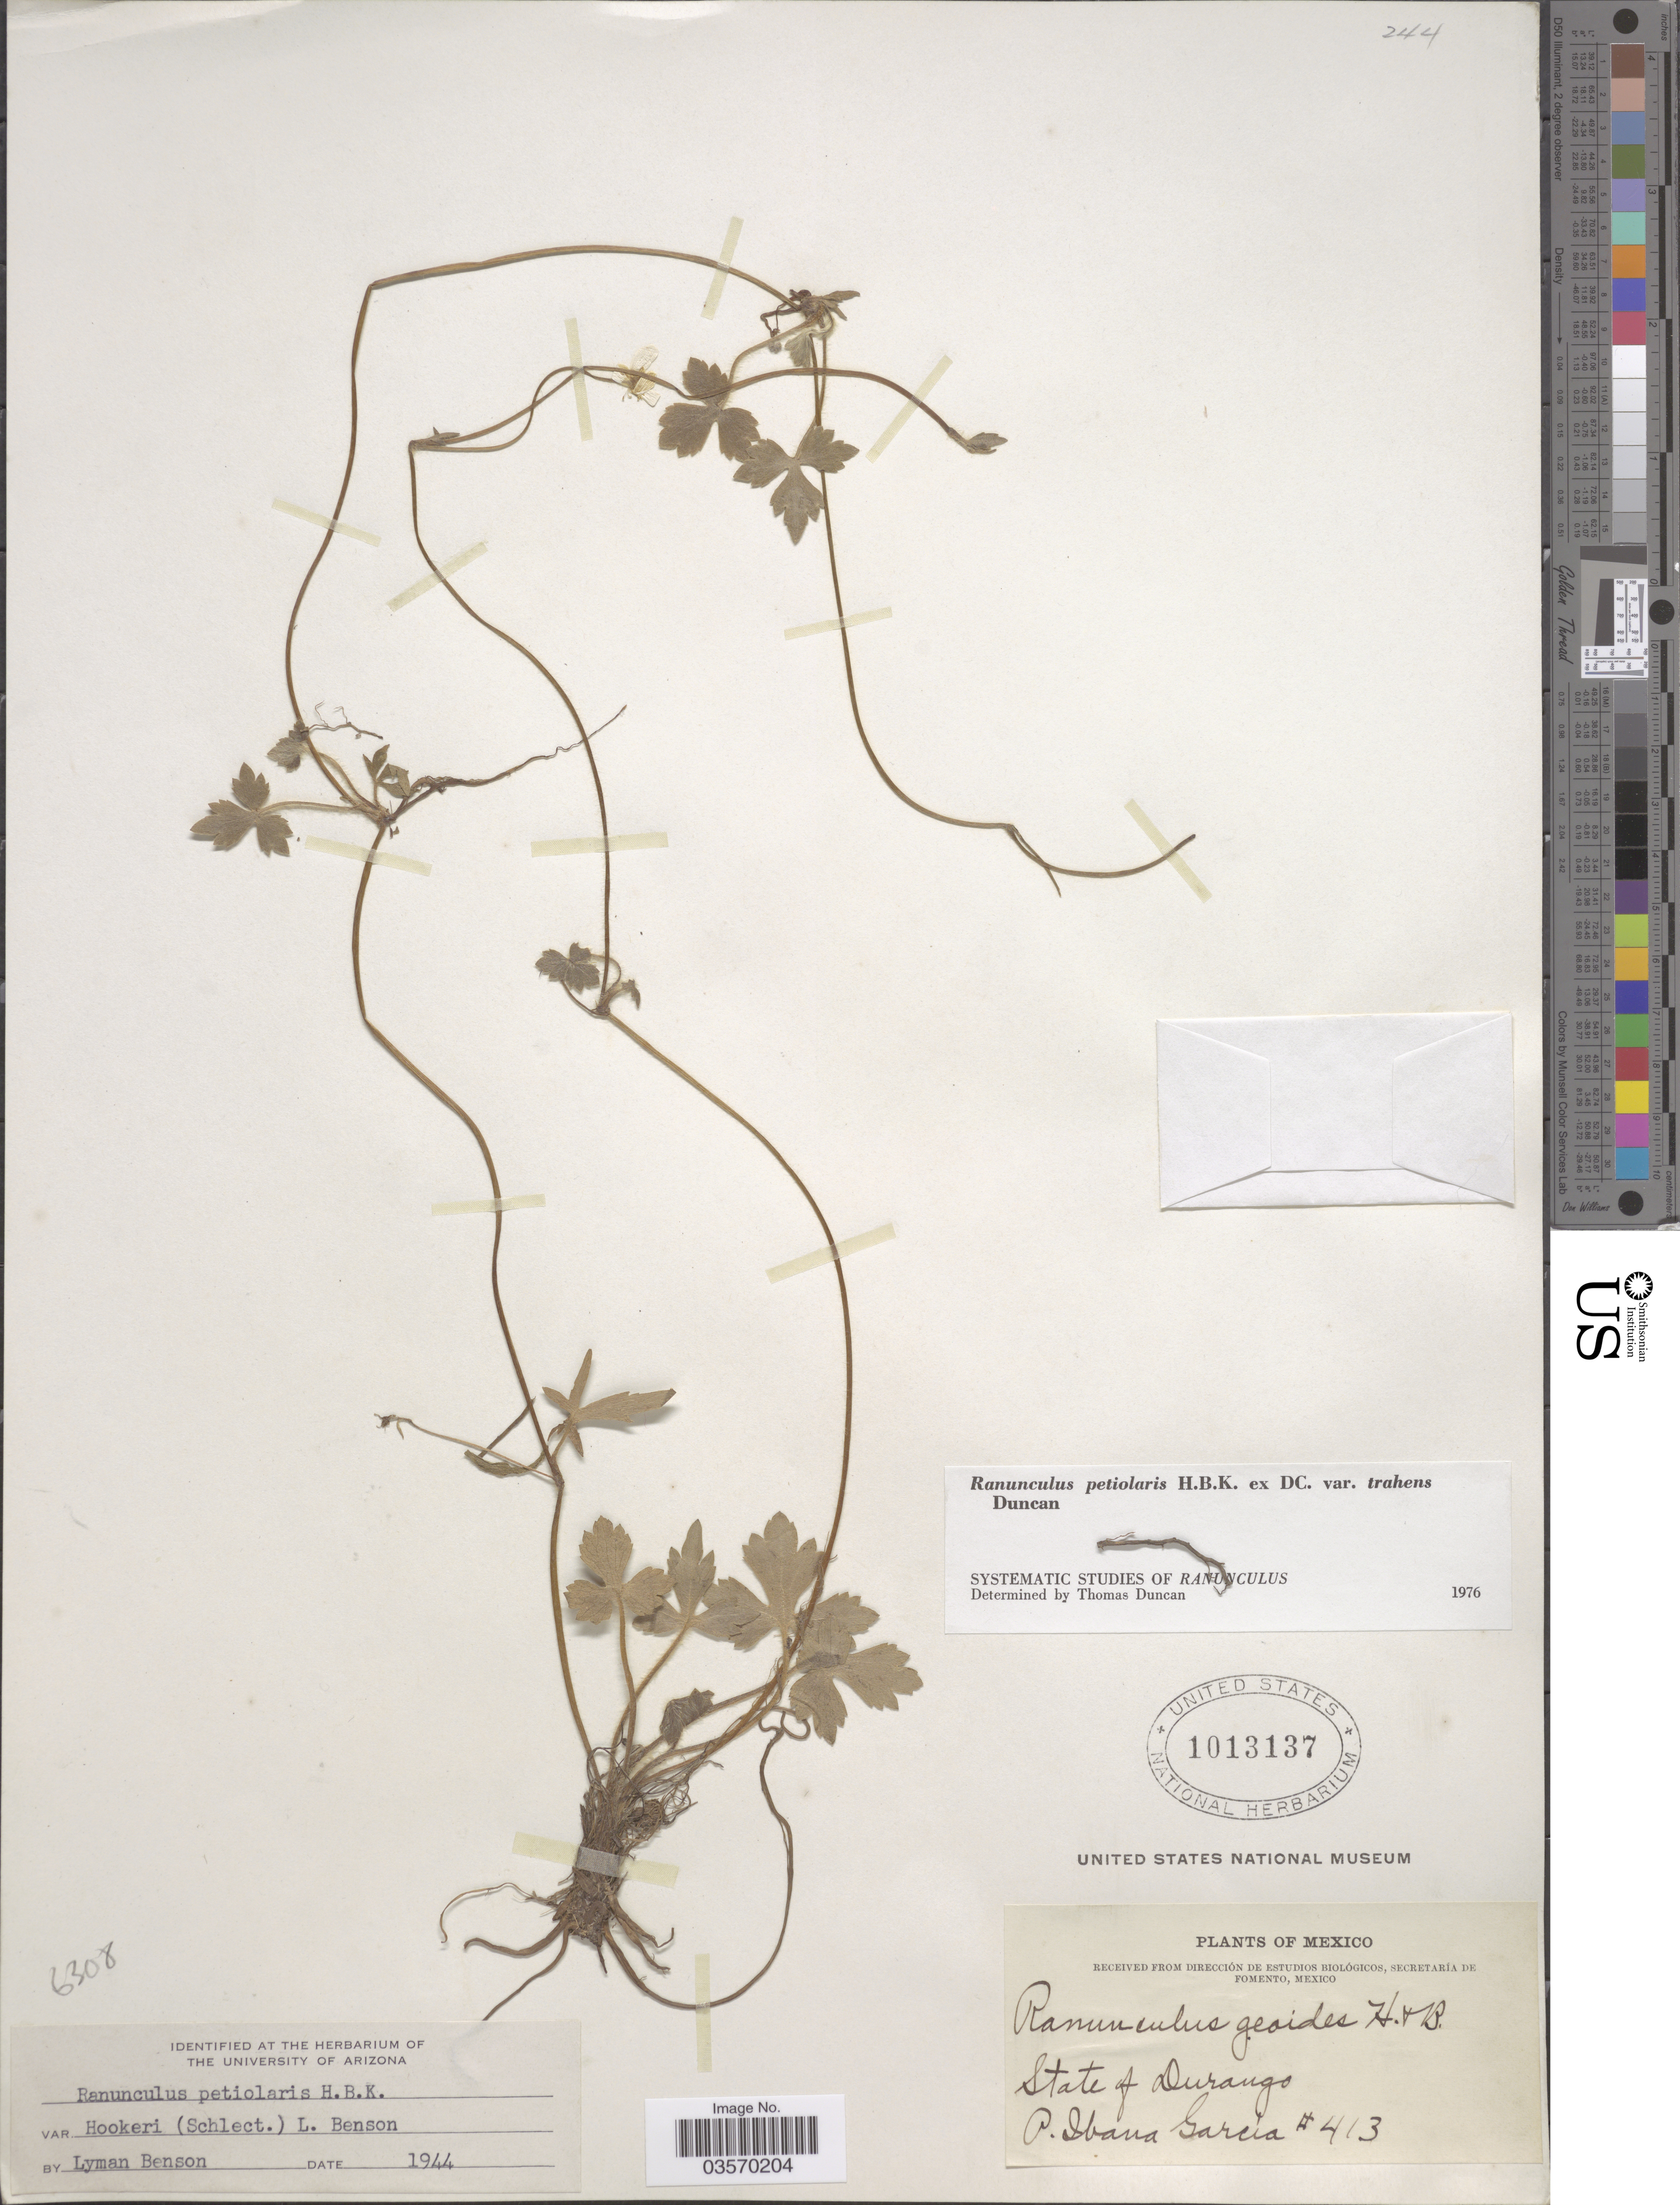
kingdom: Plantae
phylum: Tracheophyta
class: Magnoliopsida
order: Ranunculales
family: Ranunculaceae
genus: Ranunculus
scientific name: Ranunculus petiolaris var. trahens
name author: Kunth ex DC.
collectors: P. I. Garcia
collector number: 413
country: Mexico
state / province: Durango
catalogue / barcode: US 1013137